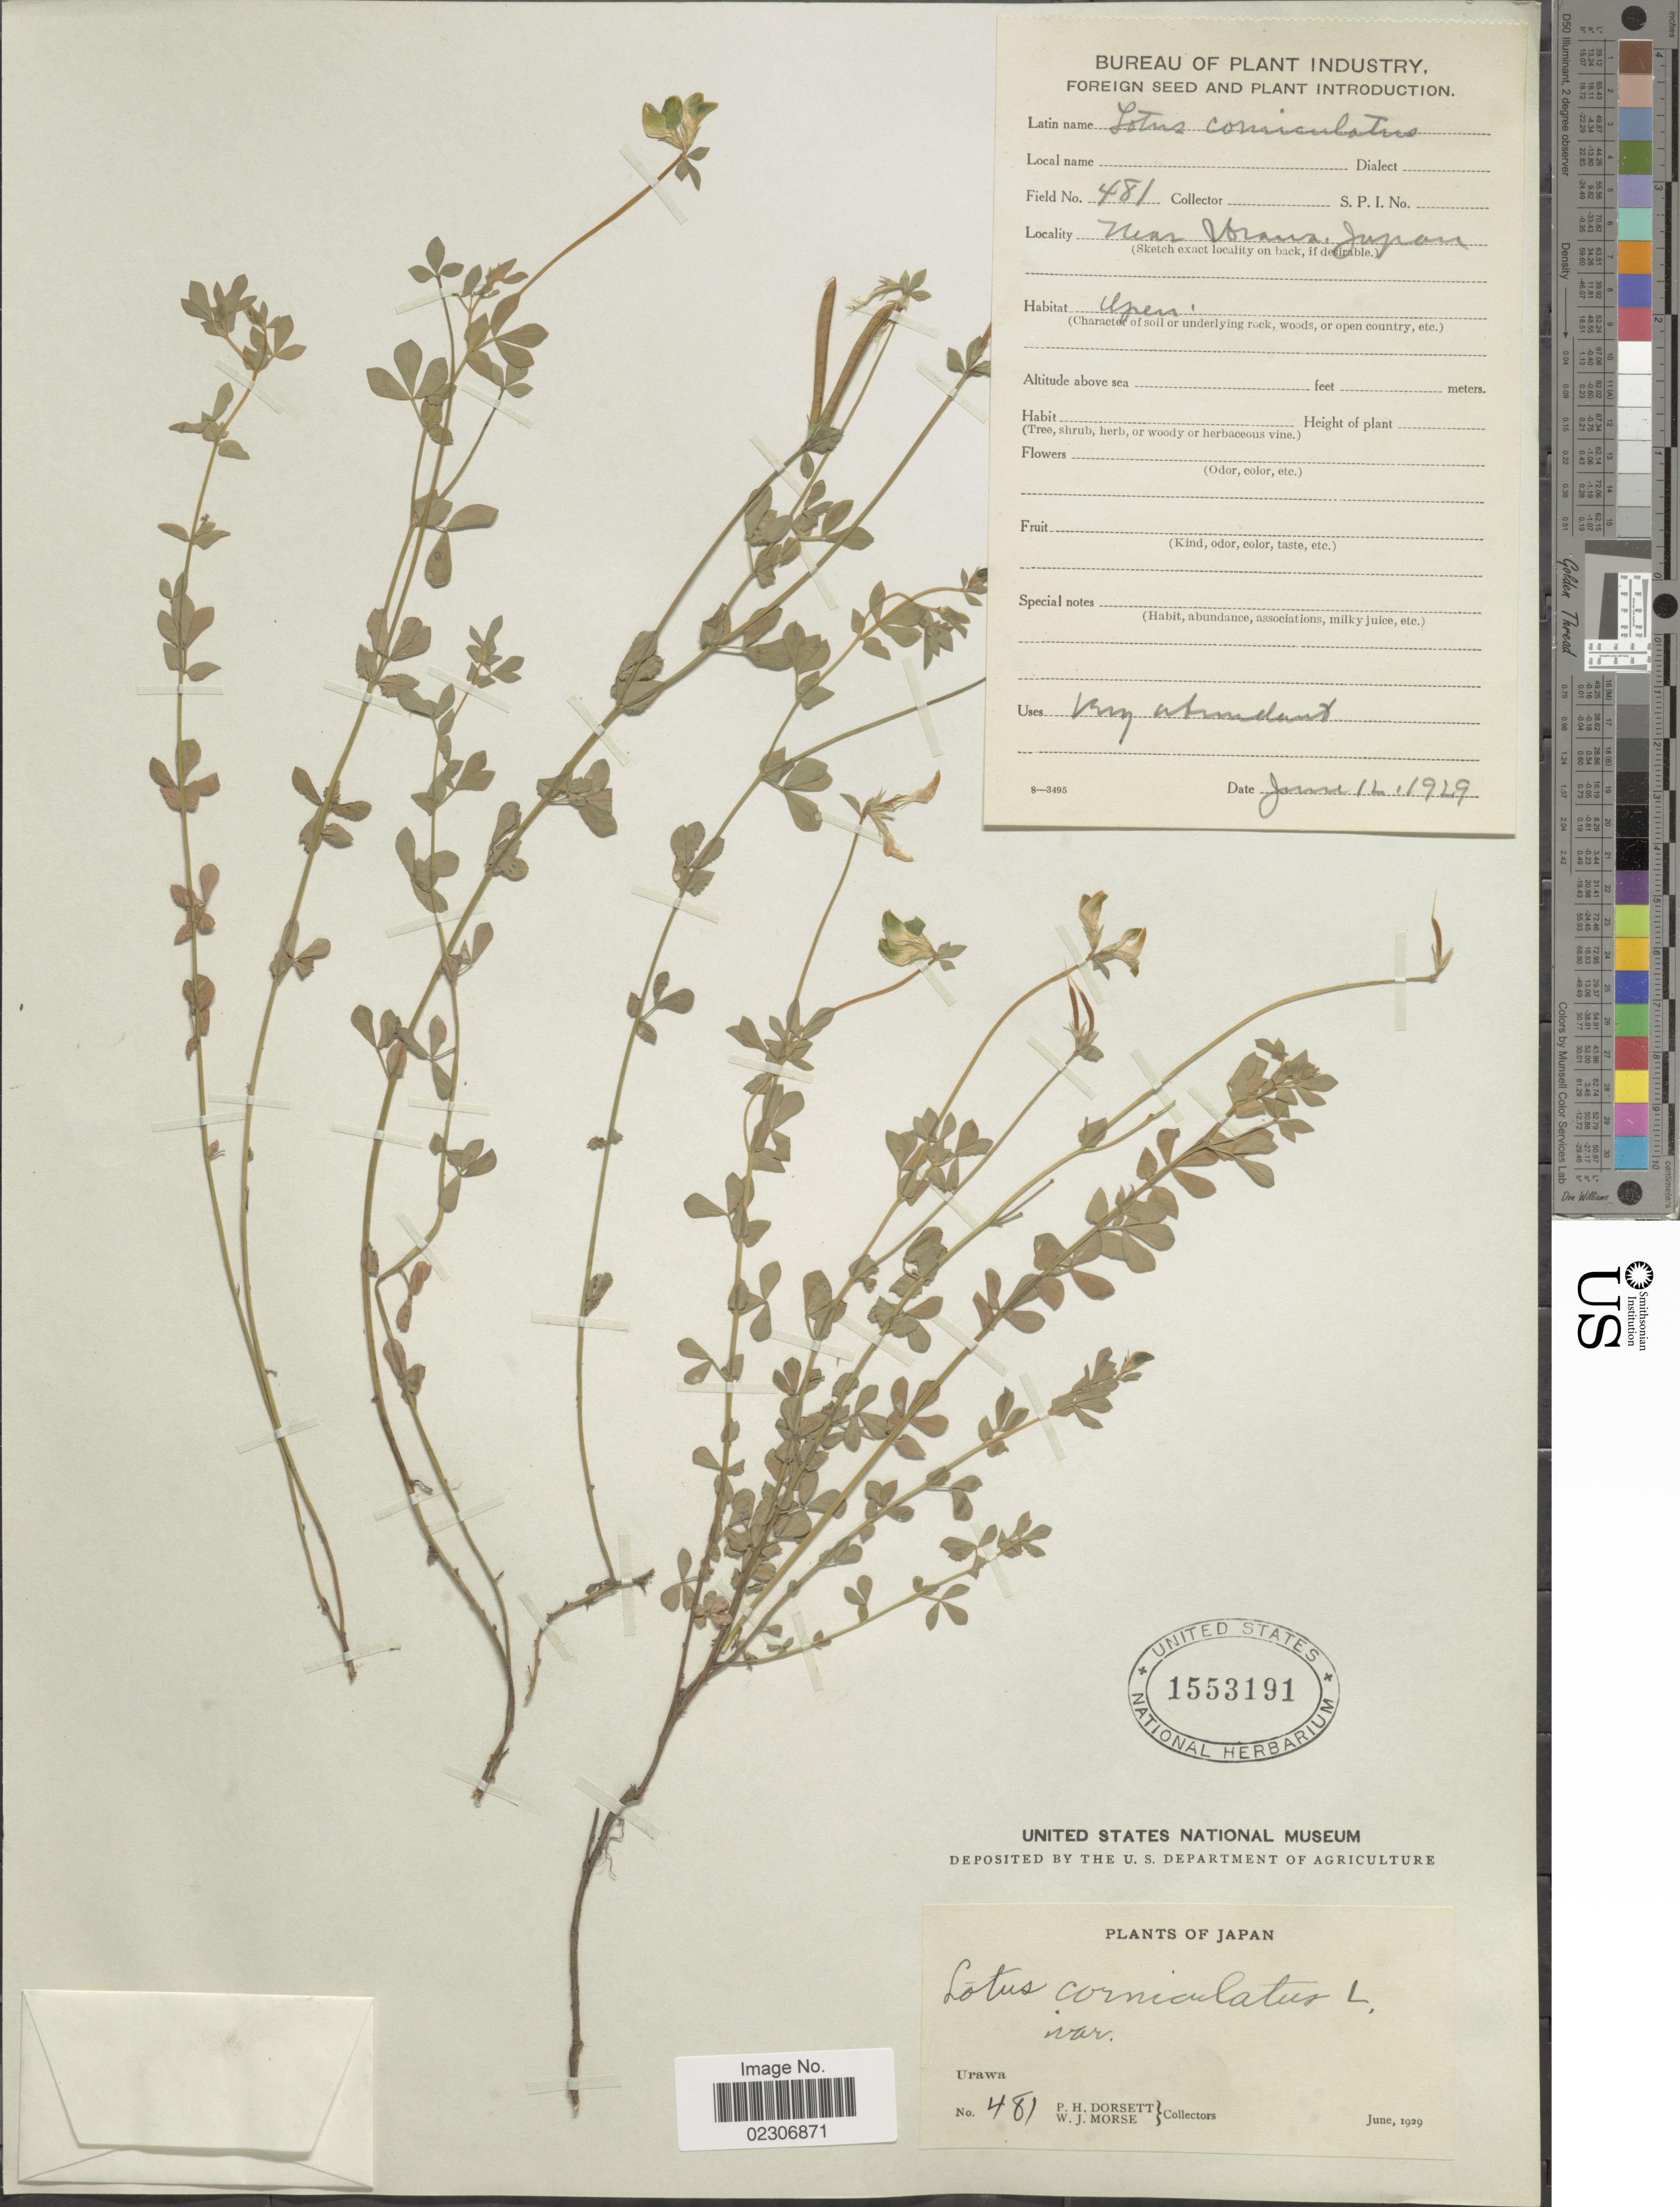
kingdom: Plantae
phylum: Tracheophyta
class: Magnoliopsida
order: Fabales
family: Fabaceae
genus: Lotus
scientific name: Lotus corniculatus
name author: L.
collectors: P. H. Dorsett & W. J. Morse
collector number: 481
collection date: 1929-06-12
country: Japan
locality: Urawa.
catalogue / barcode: US 1553191